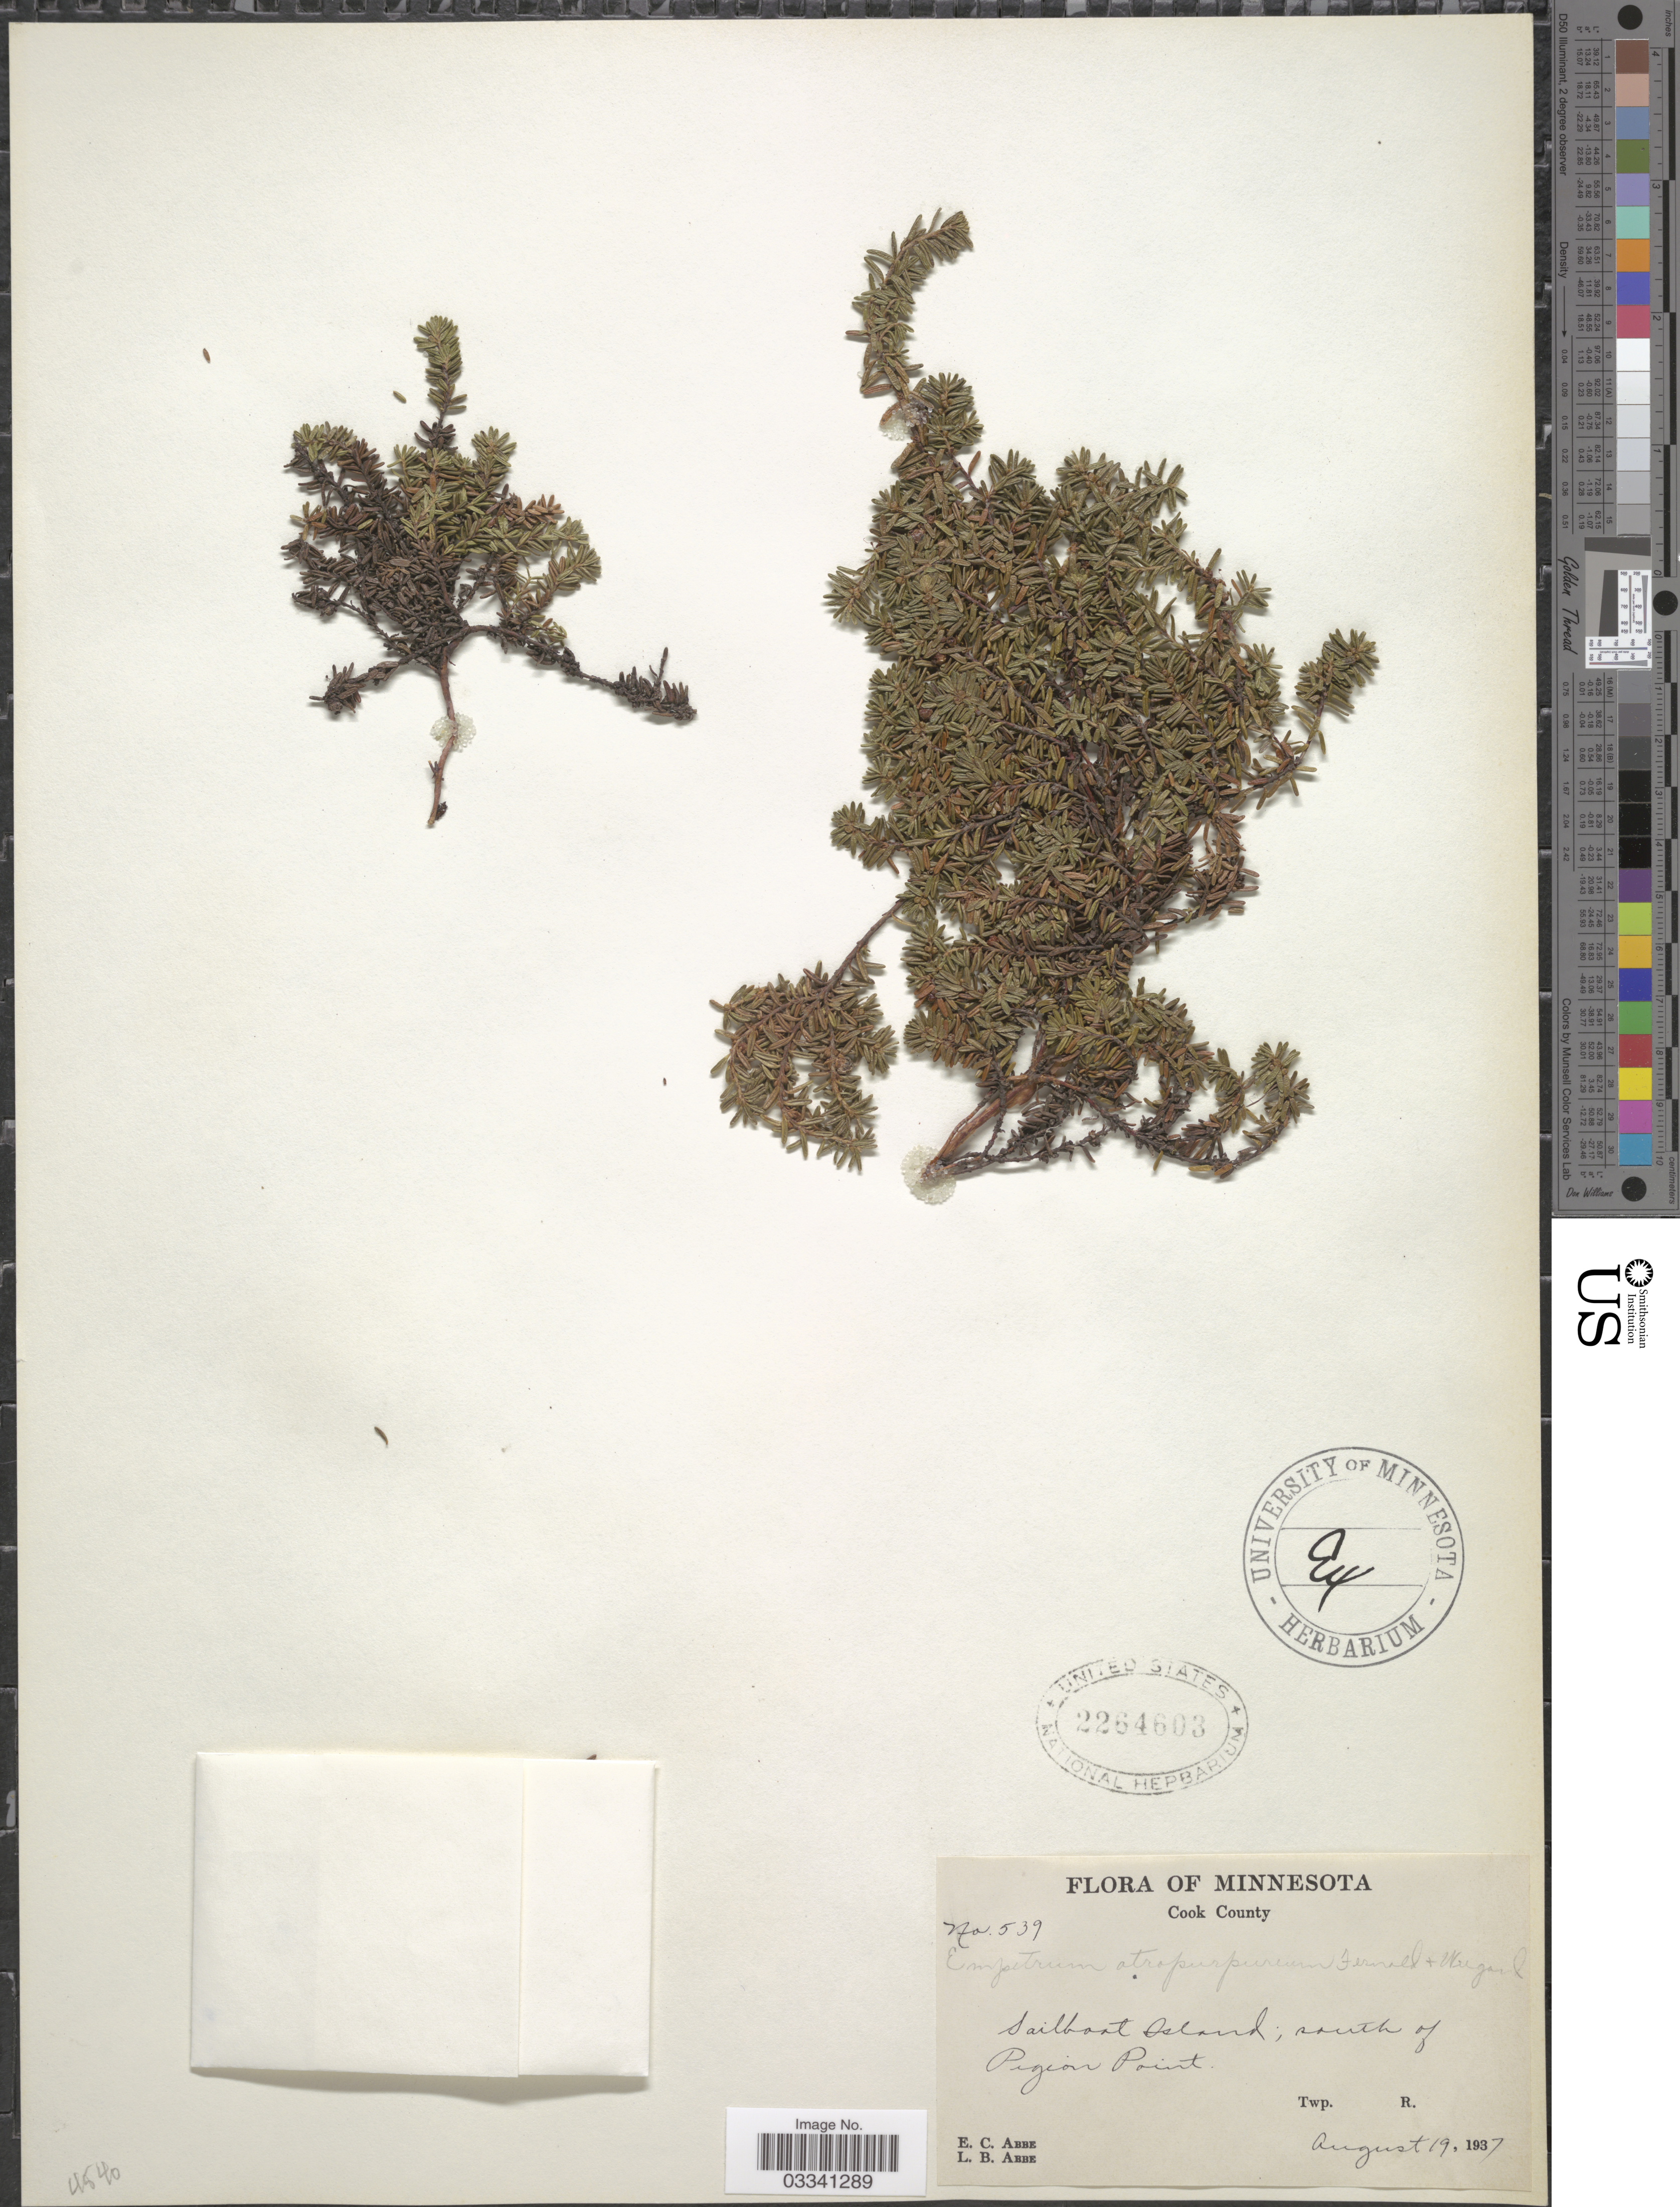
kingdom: Plantae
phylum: Tracheophyta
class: Magnoliopsida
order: Ericales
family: Ericaceae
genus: Empetrum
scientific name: Empetrum atropurpureum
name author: Fernald & Wiegand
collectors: E. C. Abbe & L. B. Abbe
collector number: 539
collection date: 1937-08-19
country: United States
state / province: Minnesota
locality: Cook County. Sailboat Island; south of Pigeon Point.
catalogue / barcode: US 2264603